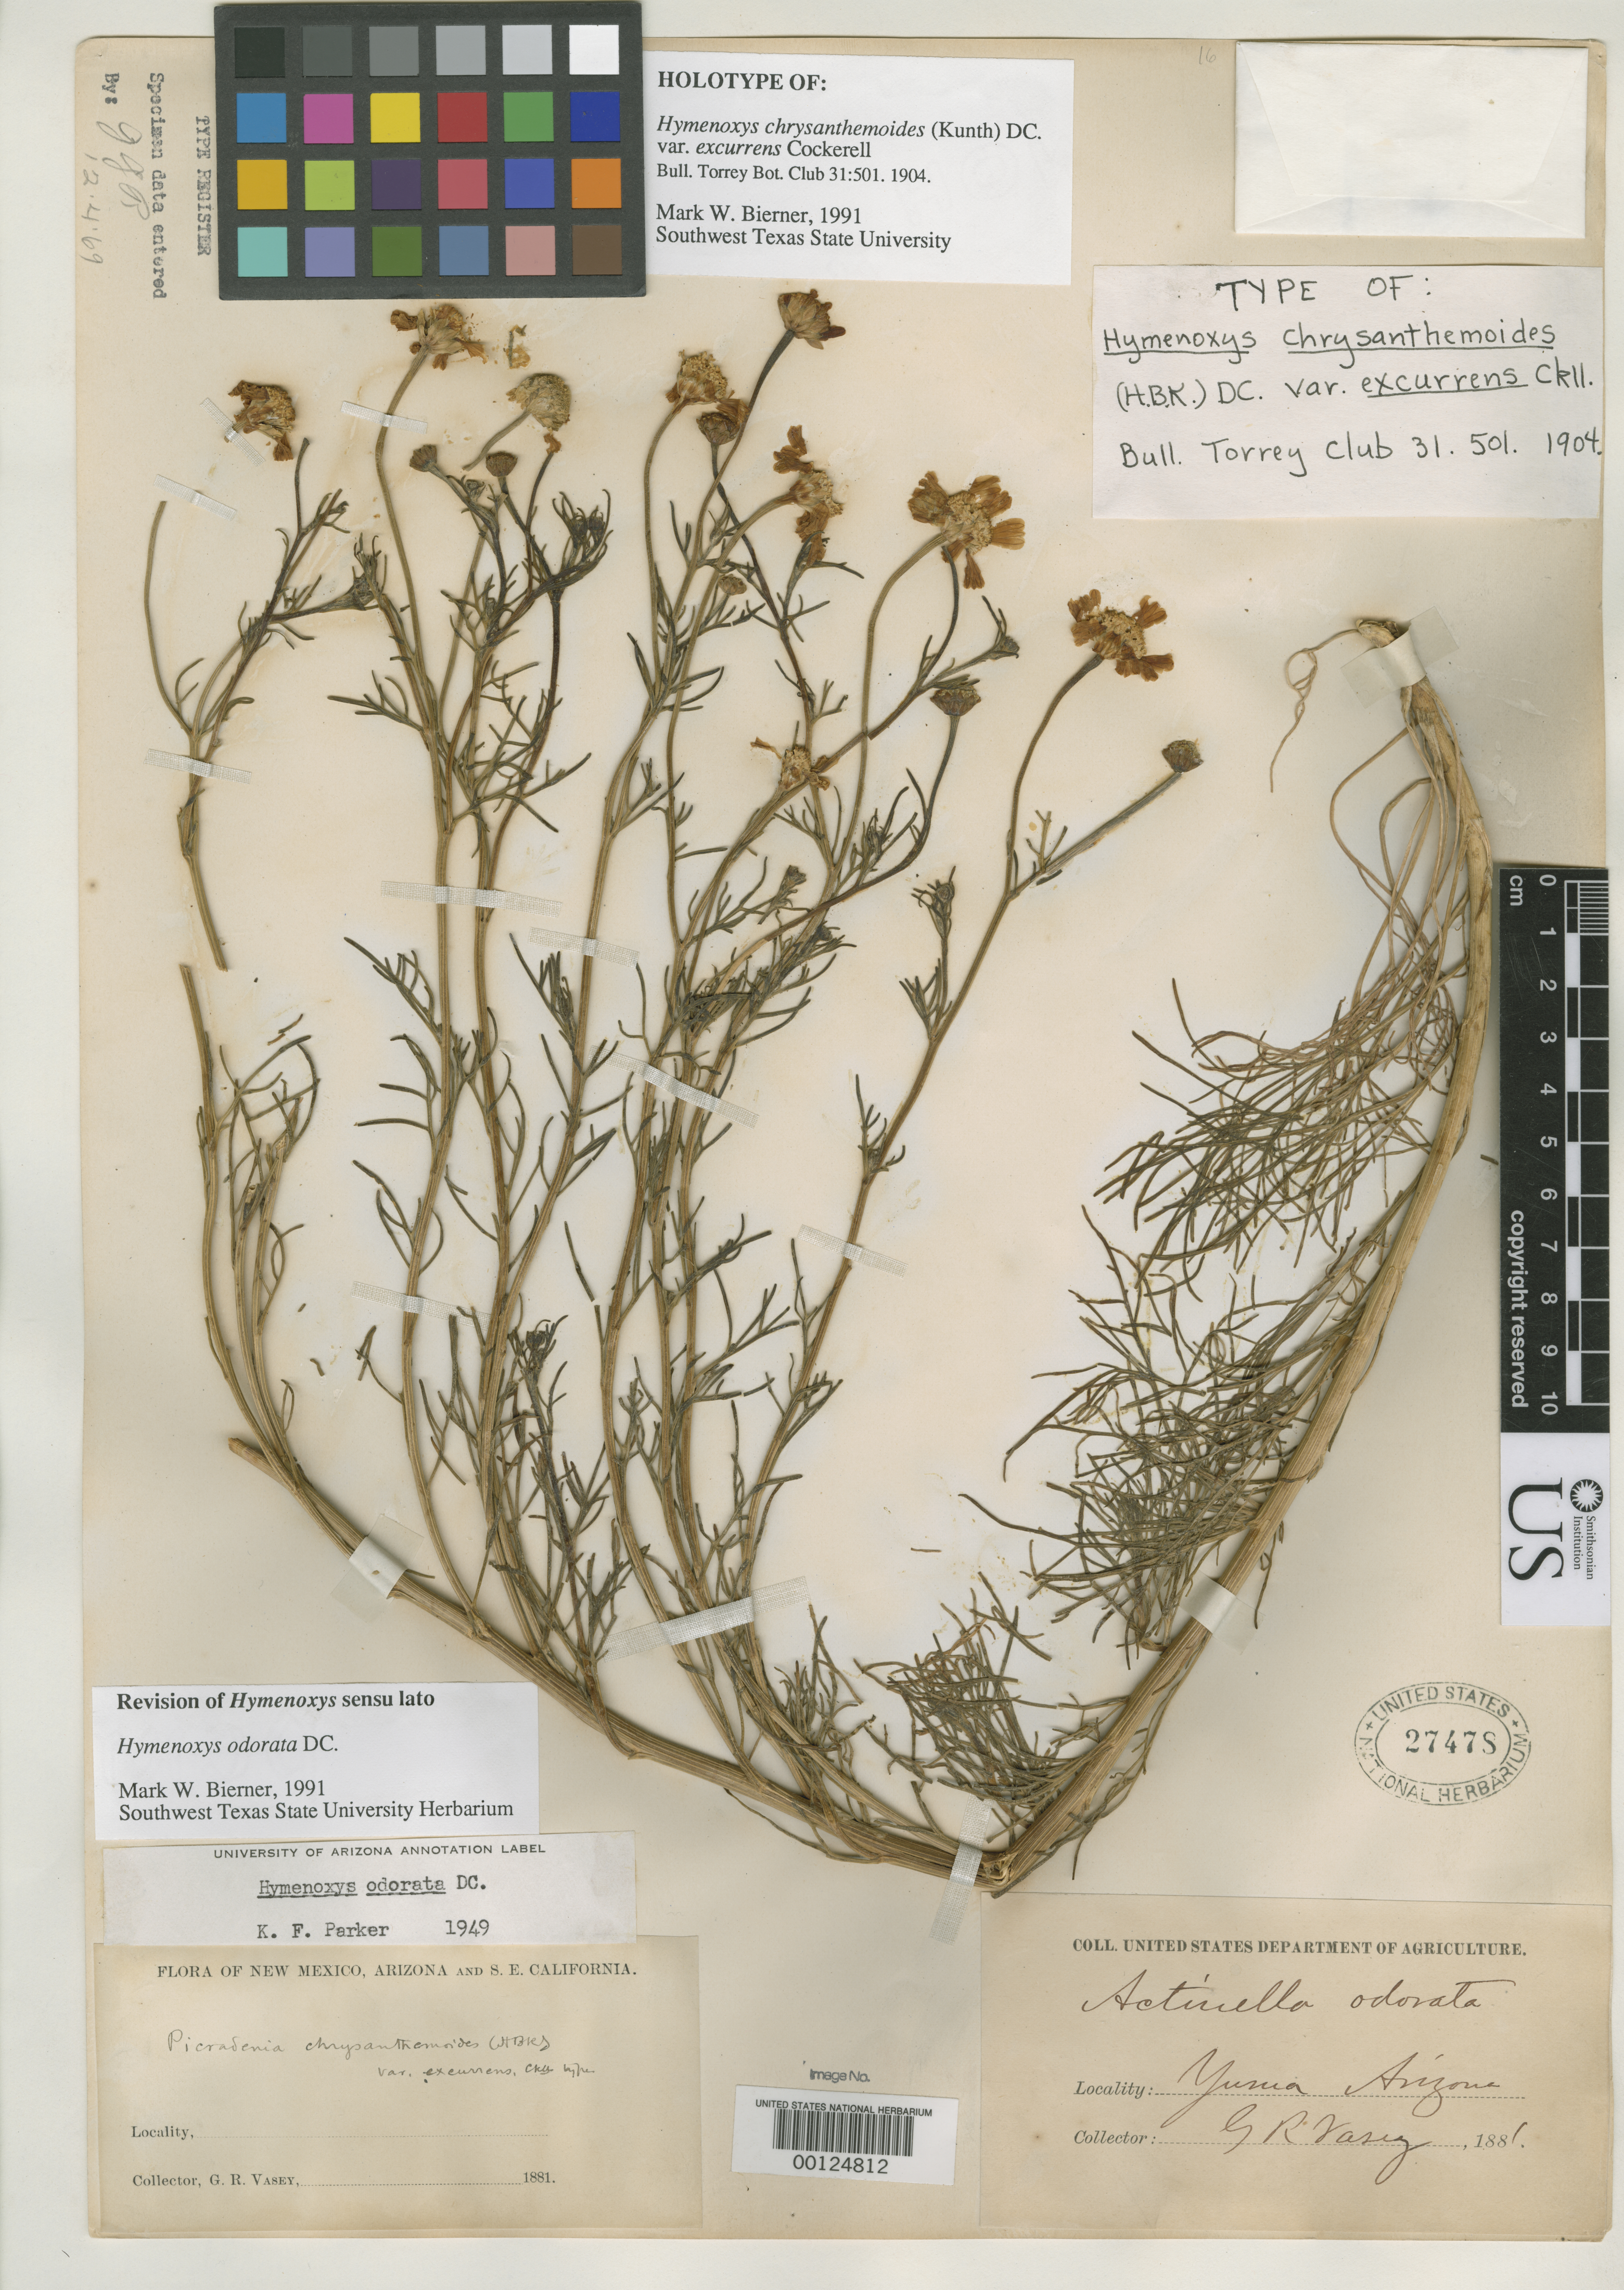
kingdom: Plantae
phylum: Tracheophyta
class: Magnoliopsida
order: Asterales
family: Asteraceae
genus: Hymenoxys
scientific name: Hymenoxys chrysanthemoides var. excurrens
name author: Cockerell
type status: Holotype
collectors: G. R. Vasey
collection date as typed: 1881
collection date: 1881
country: United States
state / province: Arizona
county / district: Yuma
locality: Yuma.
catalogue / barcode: US 27478